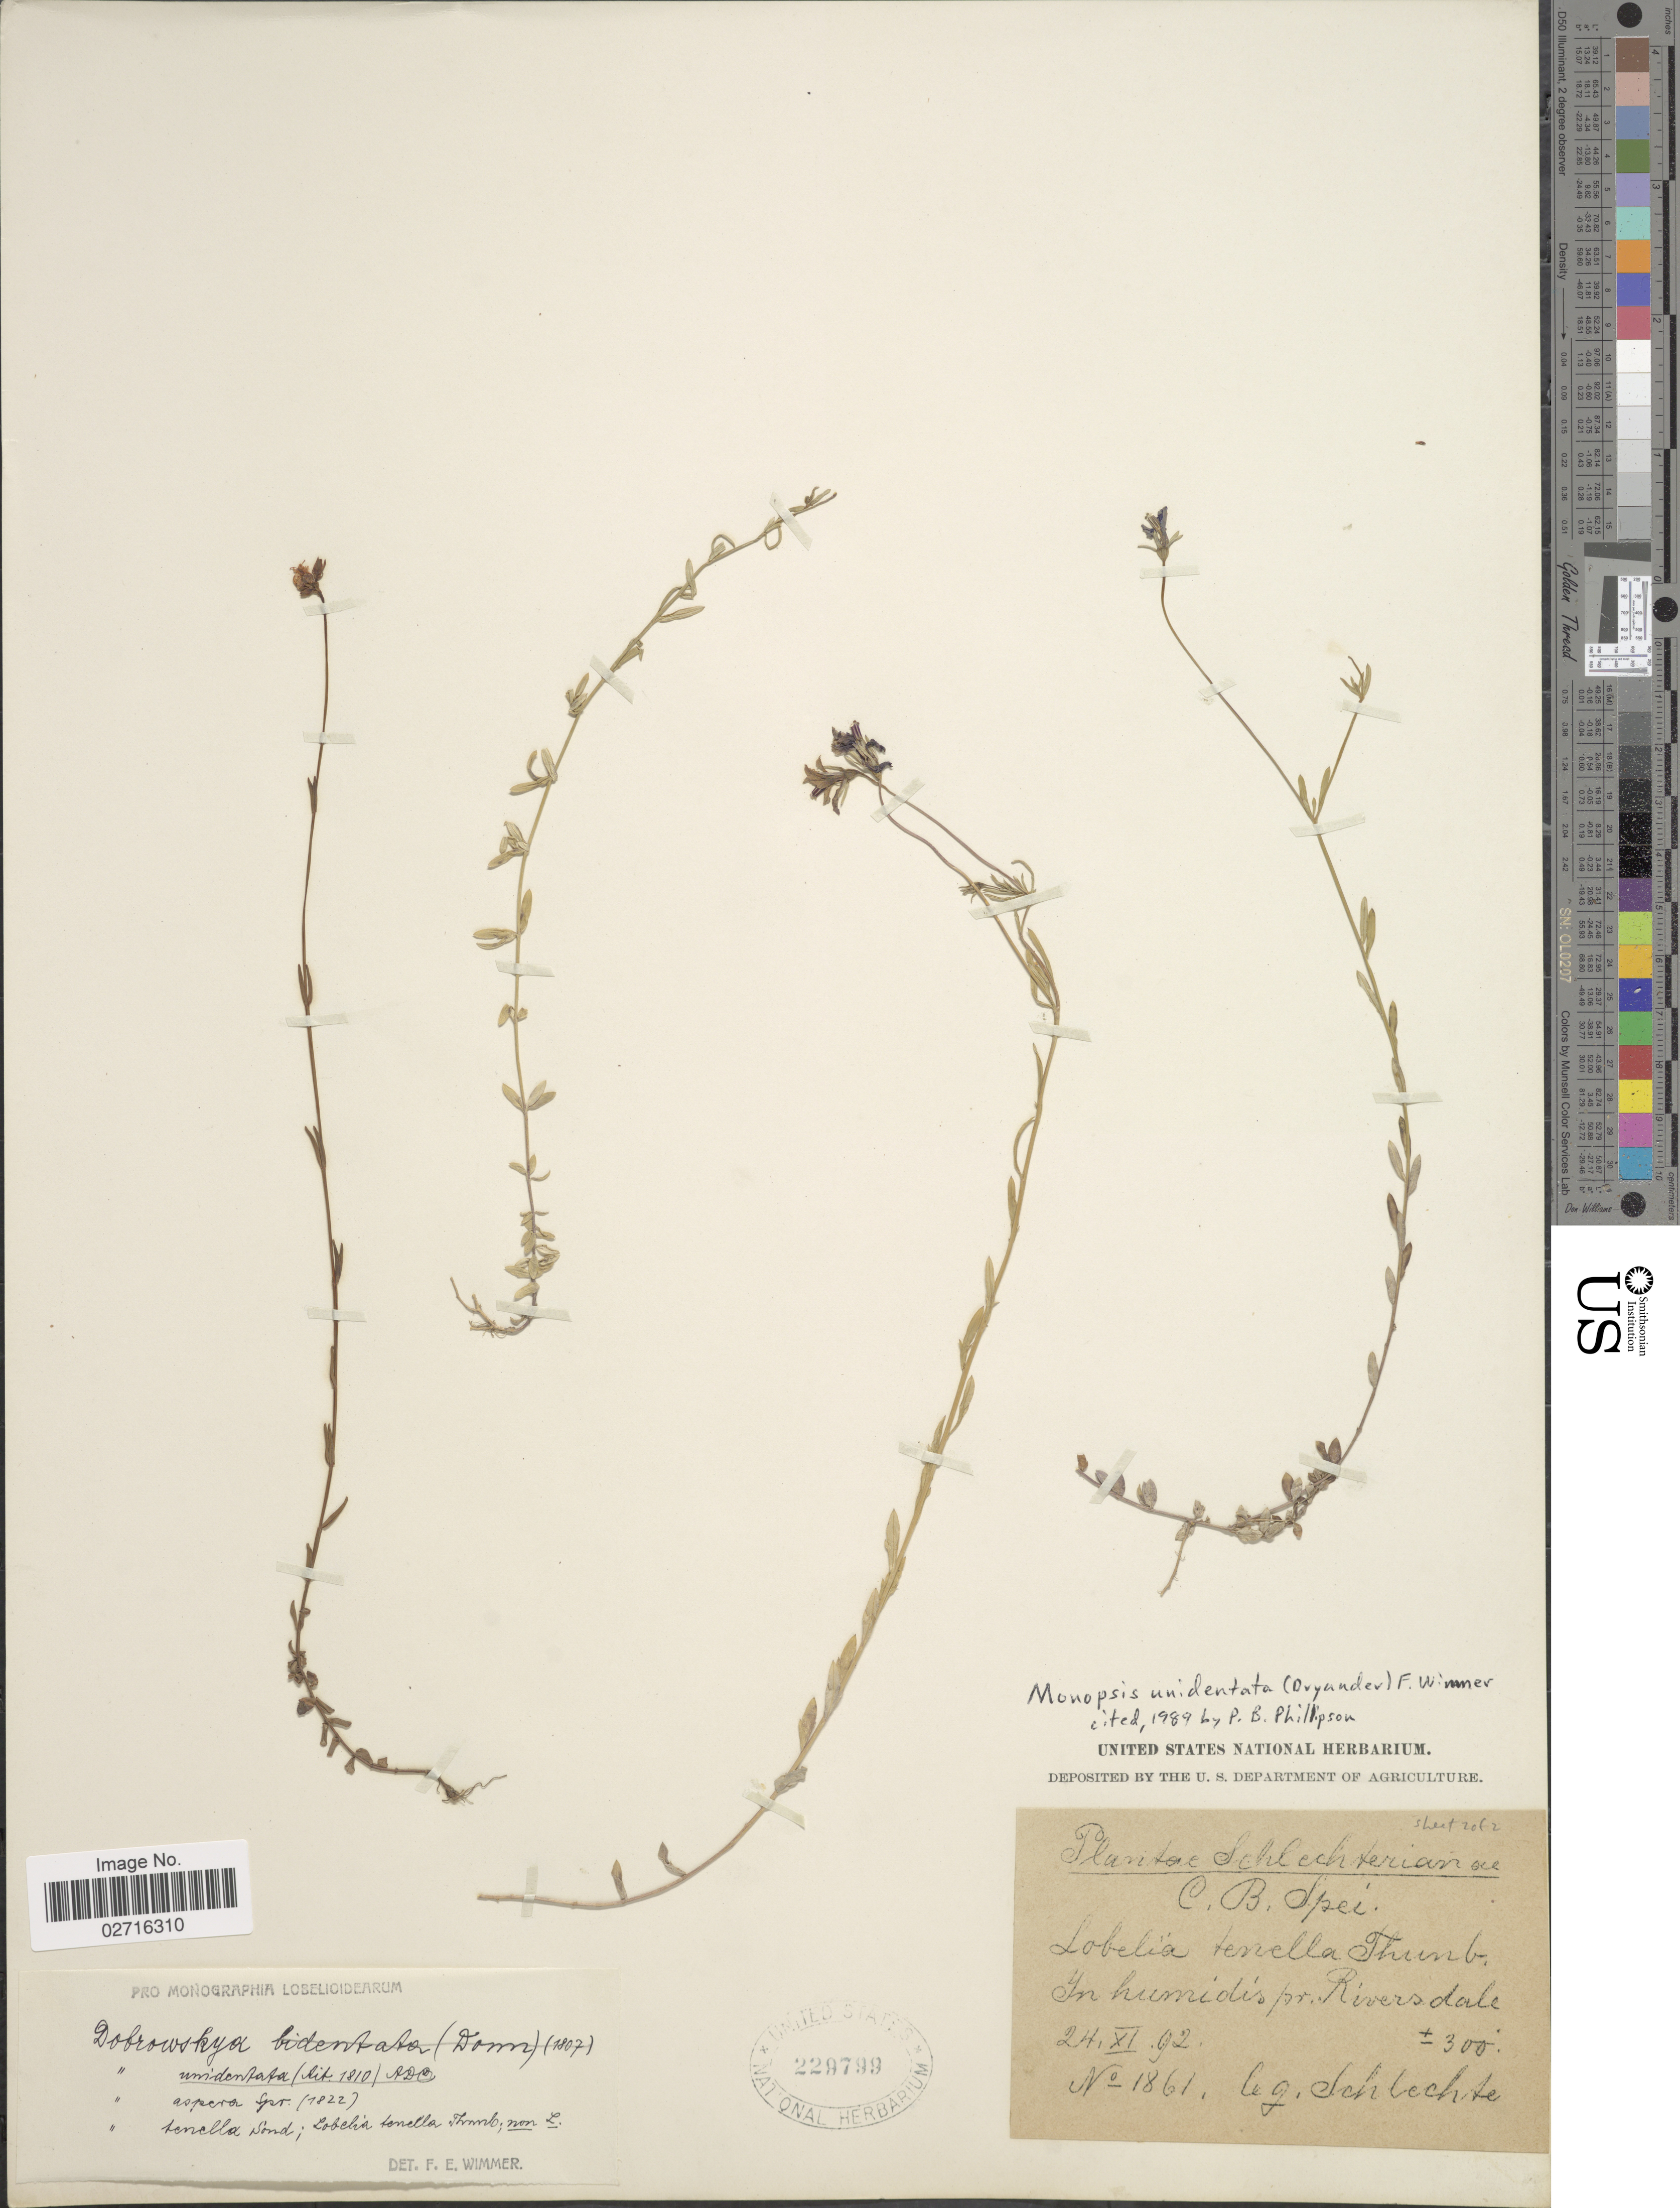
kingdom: Plantae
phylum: Tracheophyta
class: Magnoliopsida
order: Asterales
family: Campanulaceae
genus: Monopsis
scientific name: Monopsis unidentata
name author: (Dryand.) E. Wimm.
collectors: Schlechter, --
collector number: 1861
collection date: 1892-11-24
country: South Africa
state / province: Western Cape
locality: C. B. Spei. In humidis pr. Riversdale.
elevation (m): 91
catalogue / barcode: US 229799